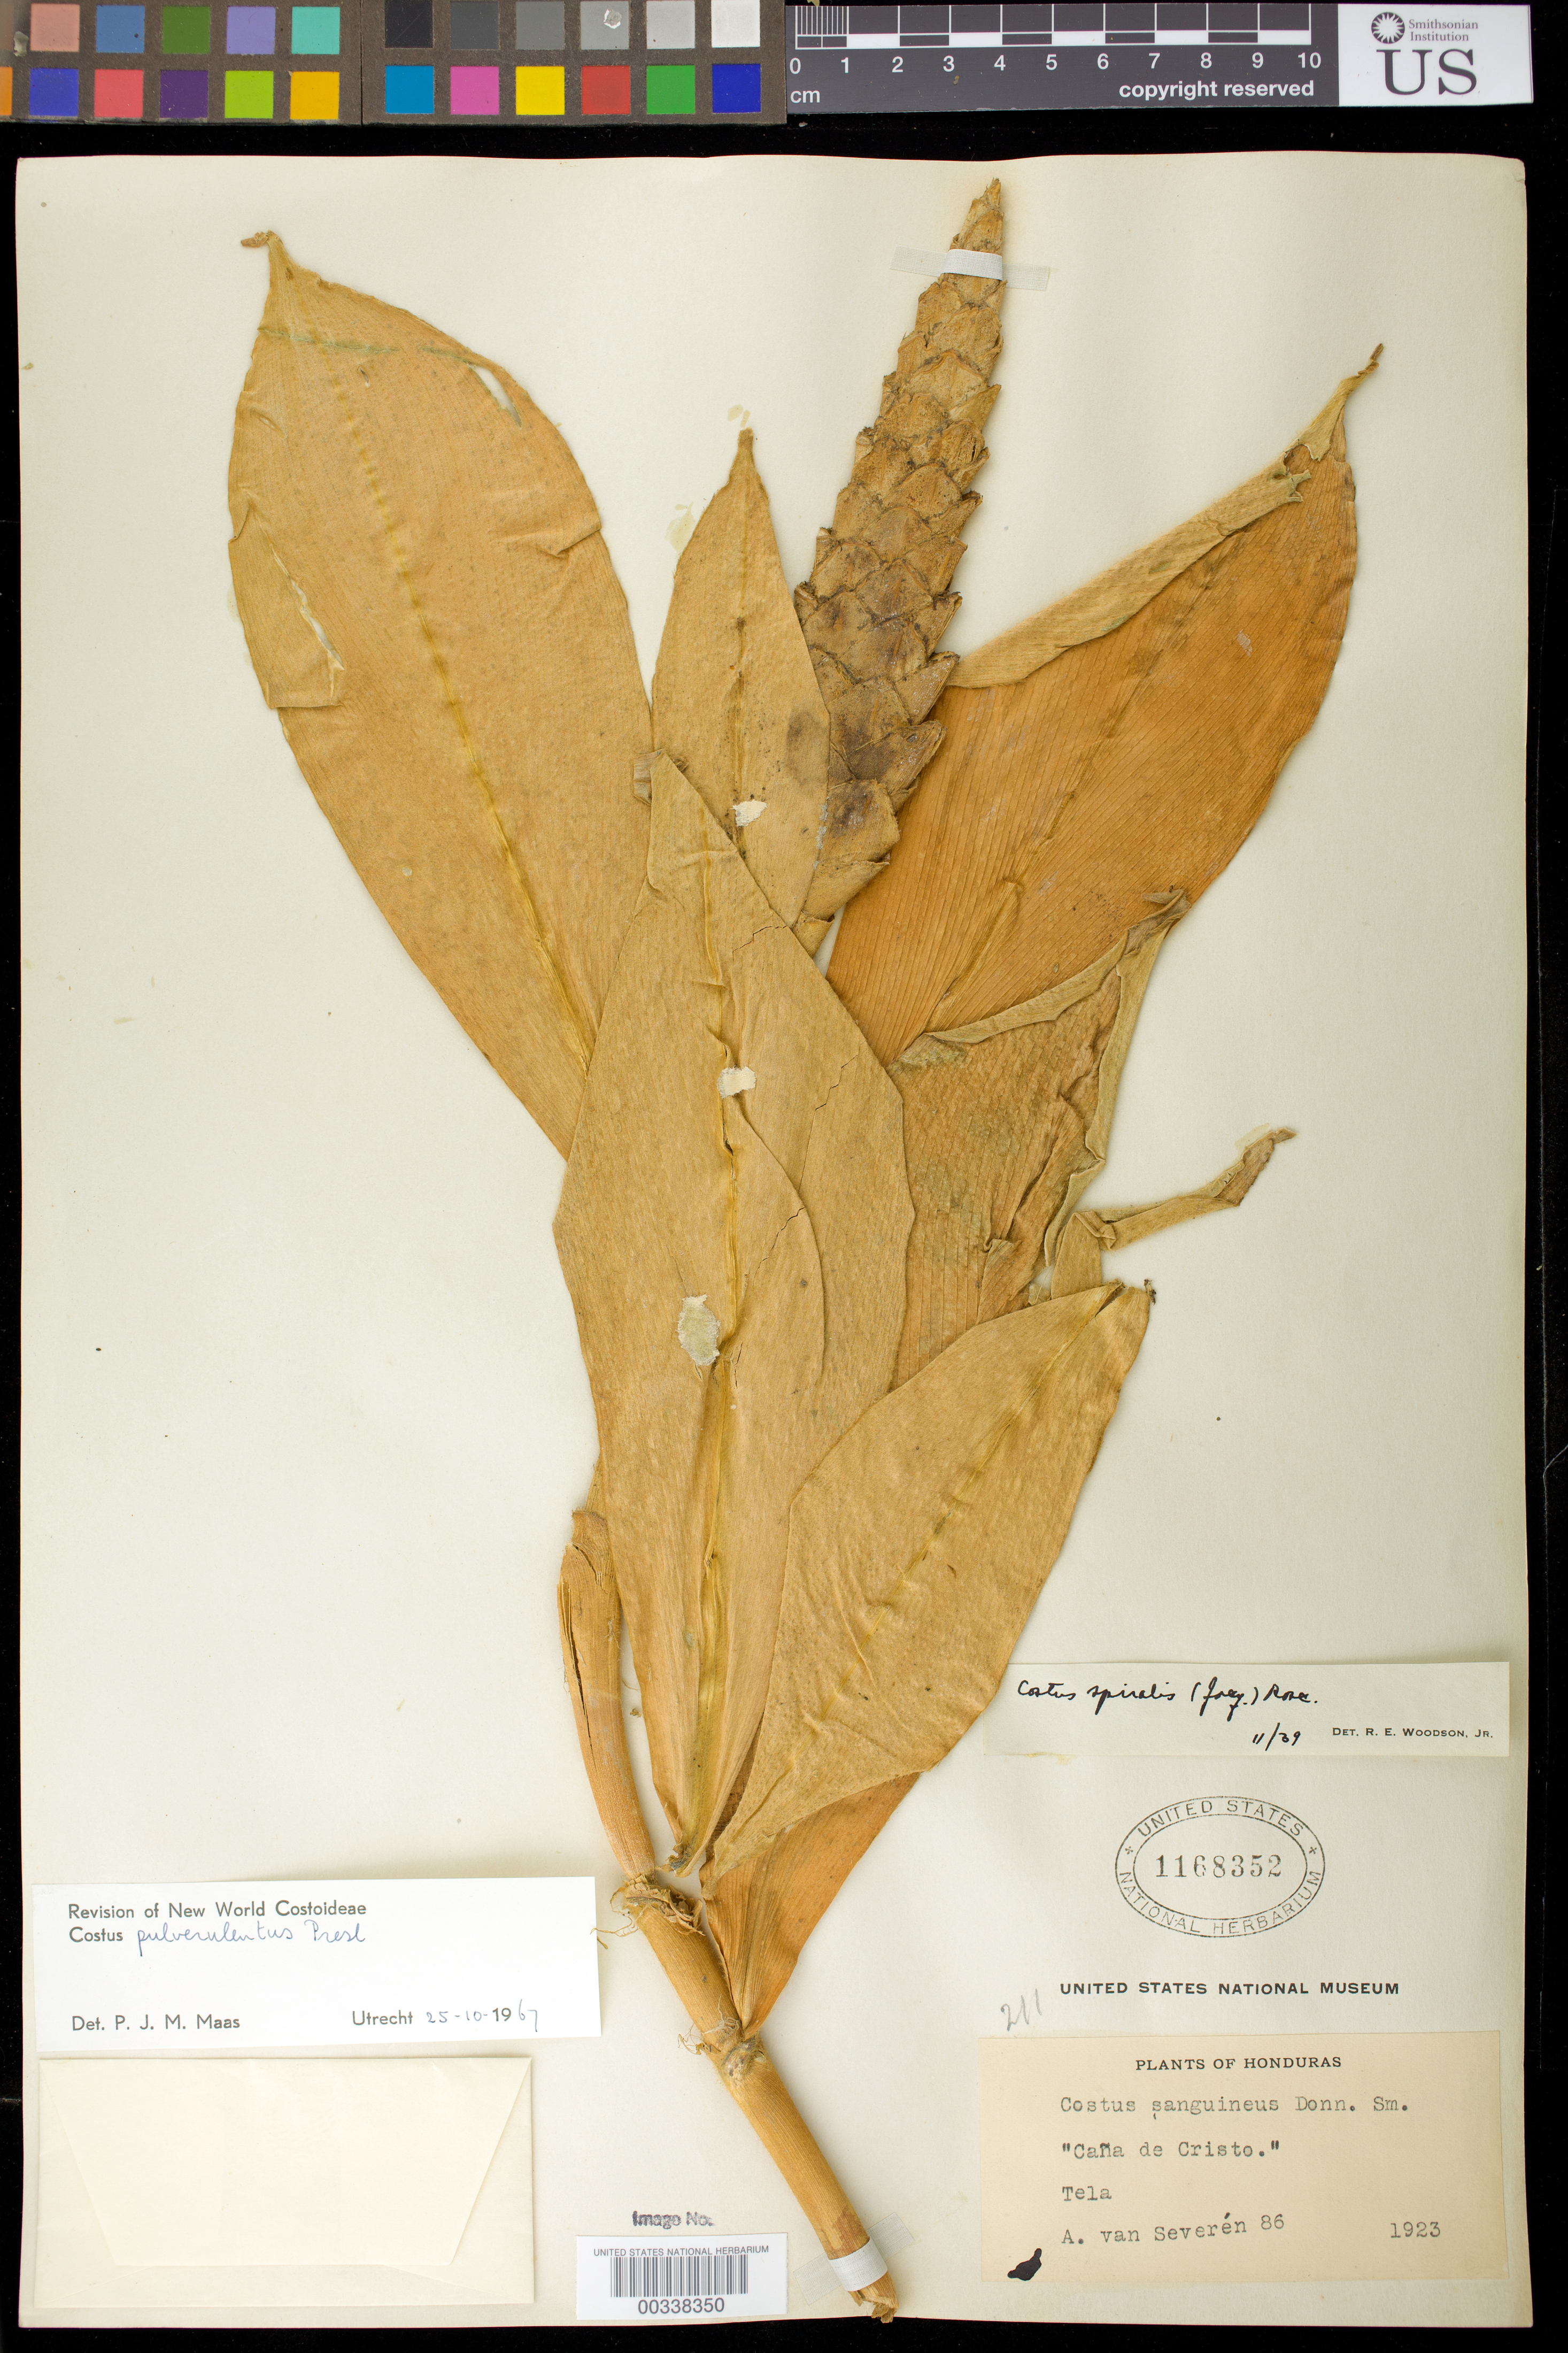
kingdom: Plantae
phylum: Tracheophyta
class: Liliopsida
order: Zingiberales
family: Costaceae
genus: Costus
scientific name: Costus pulverulentus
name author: C. Presl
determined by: Maas, Paul J. M.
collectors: A. Van Severen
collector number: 86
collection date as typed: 1923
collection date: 1923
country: Honduras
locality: Tela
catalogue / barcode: US 1168352